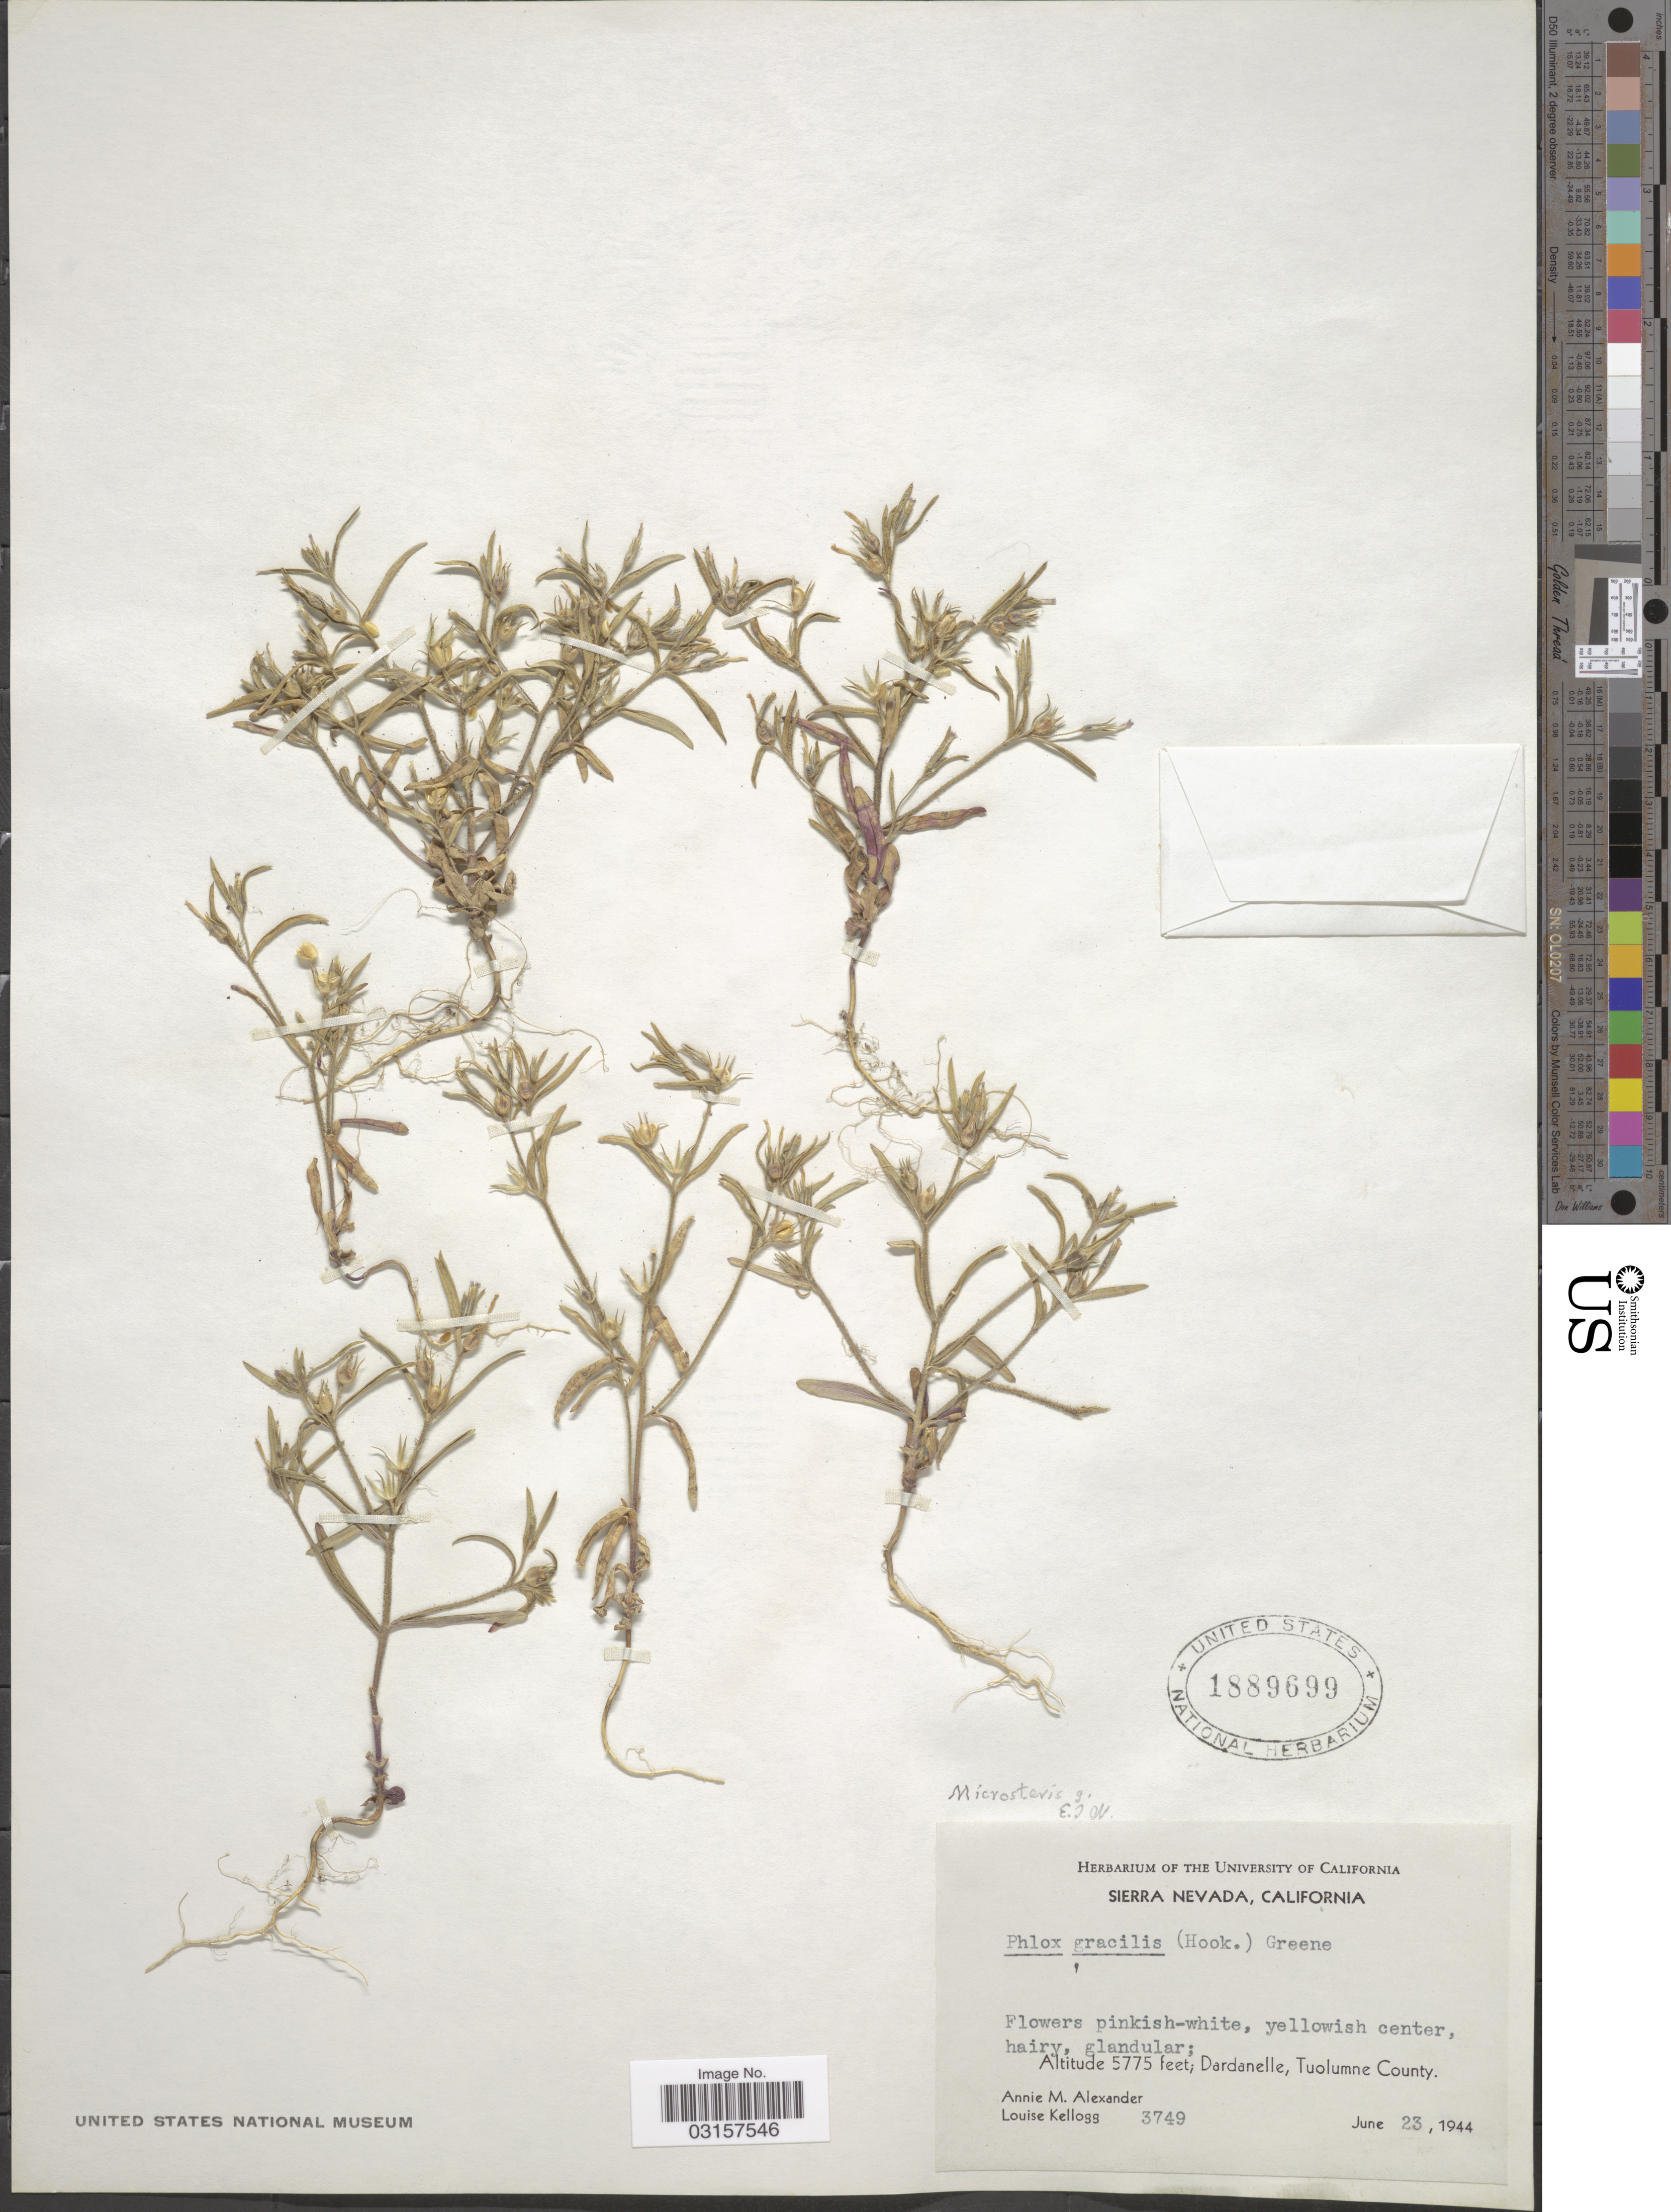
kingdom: Plantae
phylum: Tracheophyta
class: Magnoliopsida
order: Ericales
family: Polemoniaceae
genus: Microsteris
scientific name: Microsteris gracilis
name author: (Hook.) Greene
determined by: (US) Smithsonian Institution - National Museum of Natural History - Department of Botany (UNITED STATES)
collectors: A. M. Alexander & L. Kellogg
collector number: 3749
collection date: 1944-06-23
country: United States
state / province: California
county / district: Tuolumne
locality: Sierra Nevada, Dardanelle, Tuolumne County.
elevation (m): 1760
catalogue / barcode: US 1889699